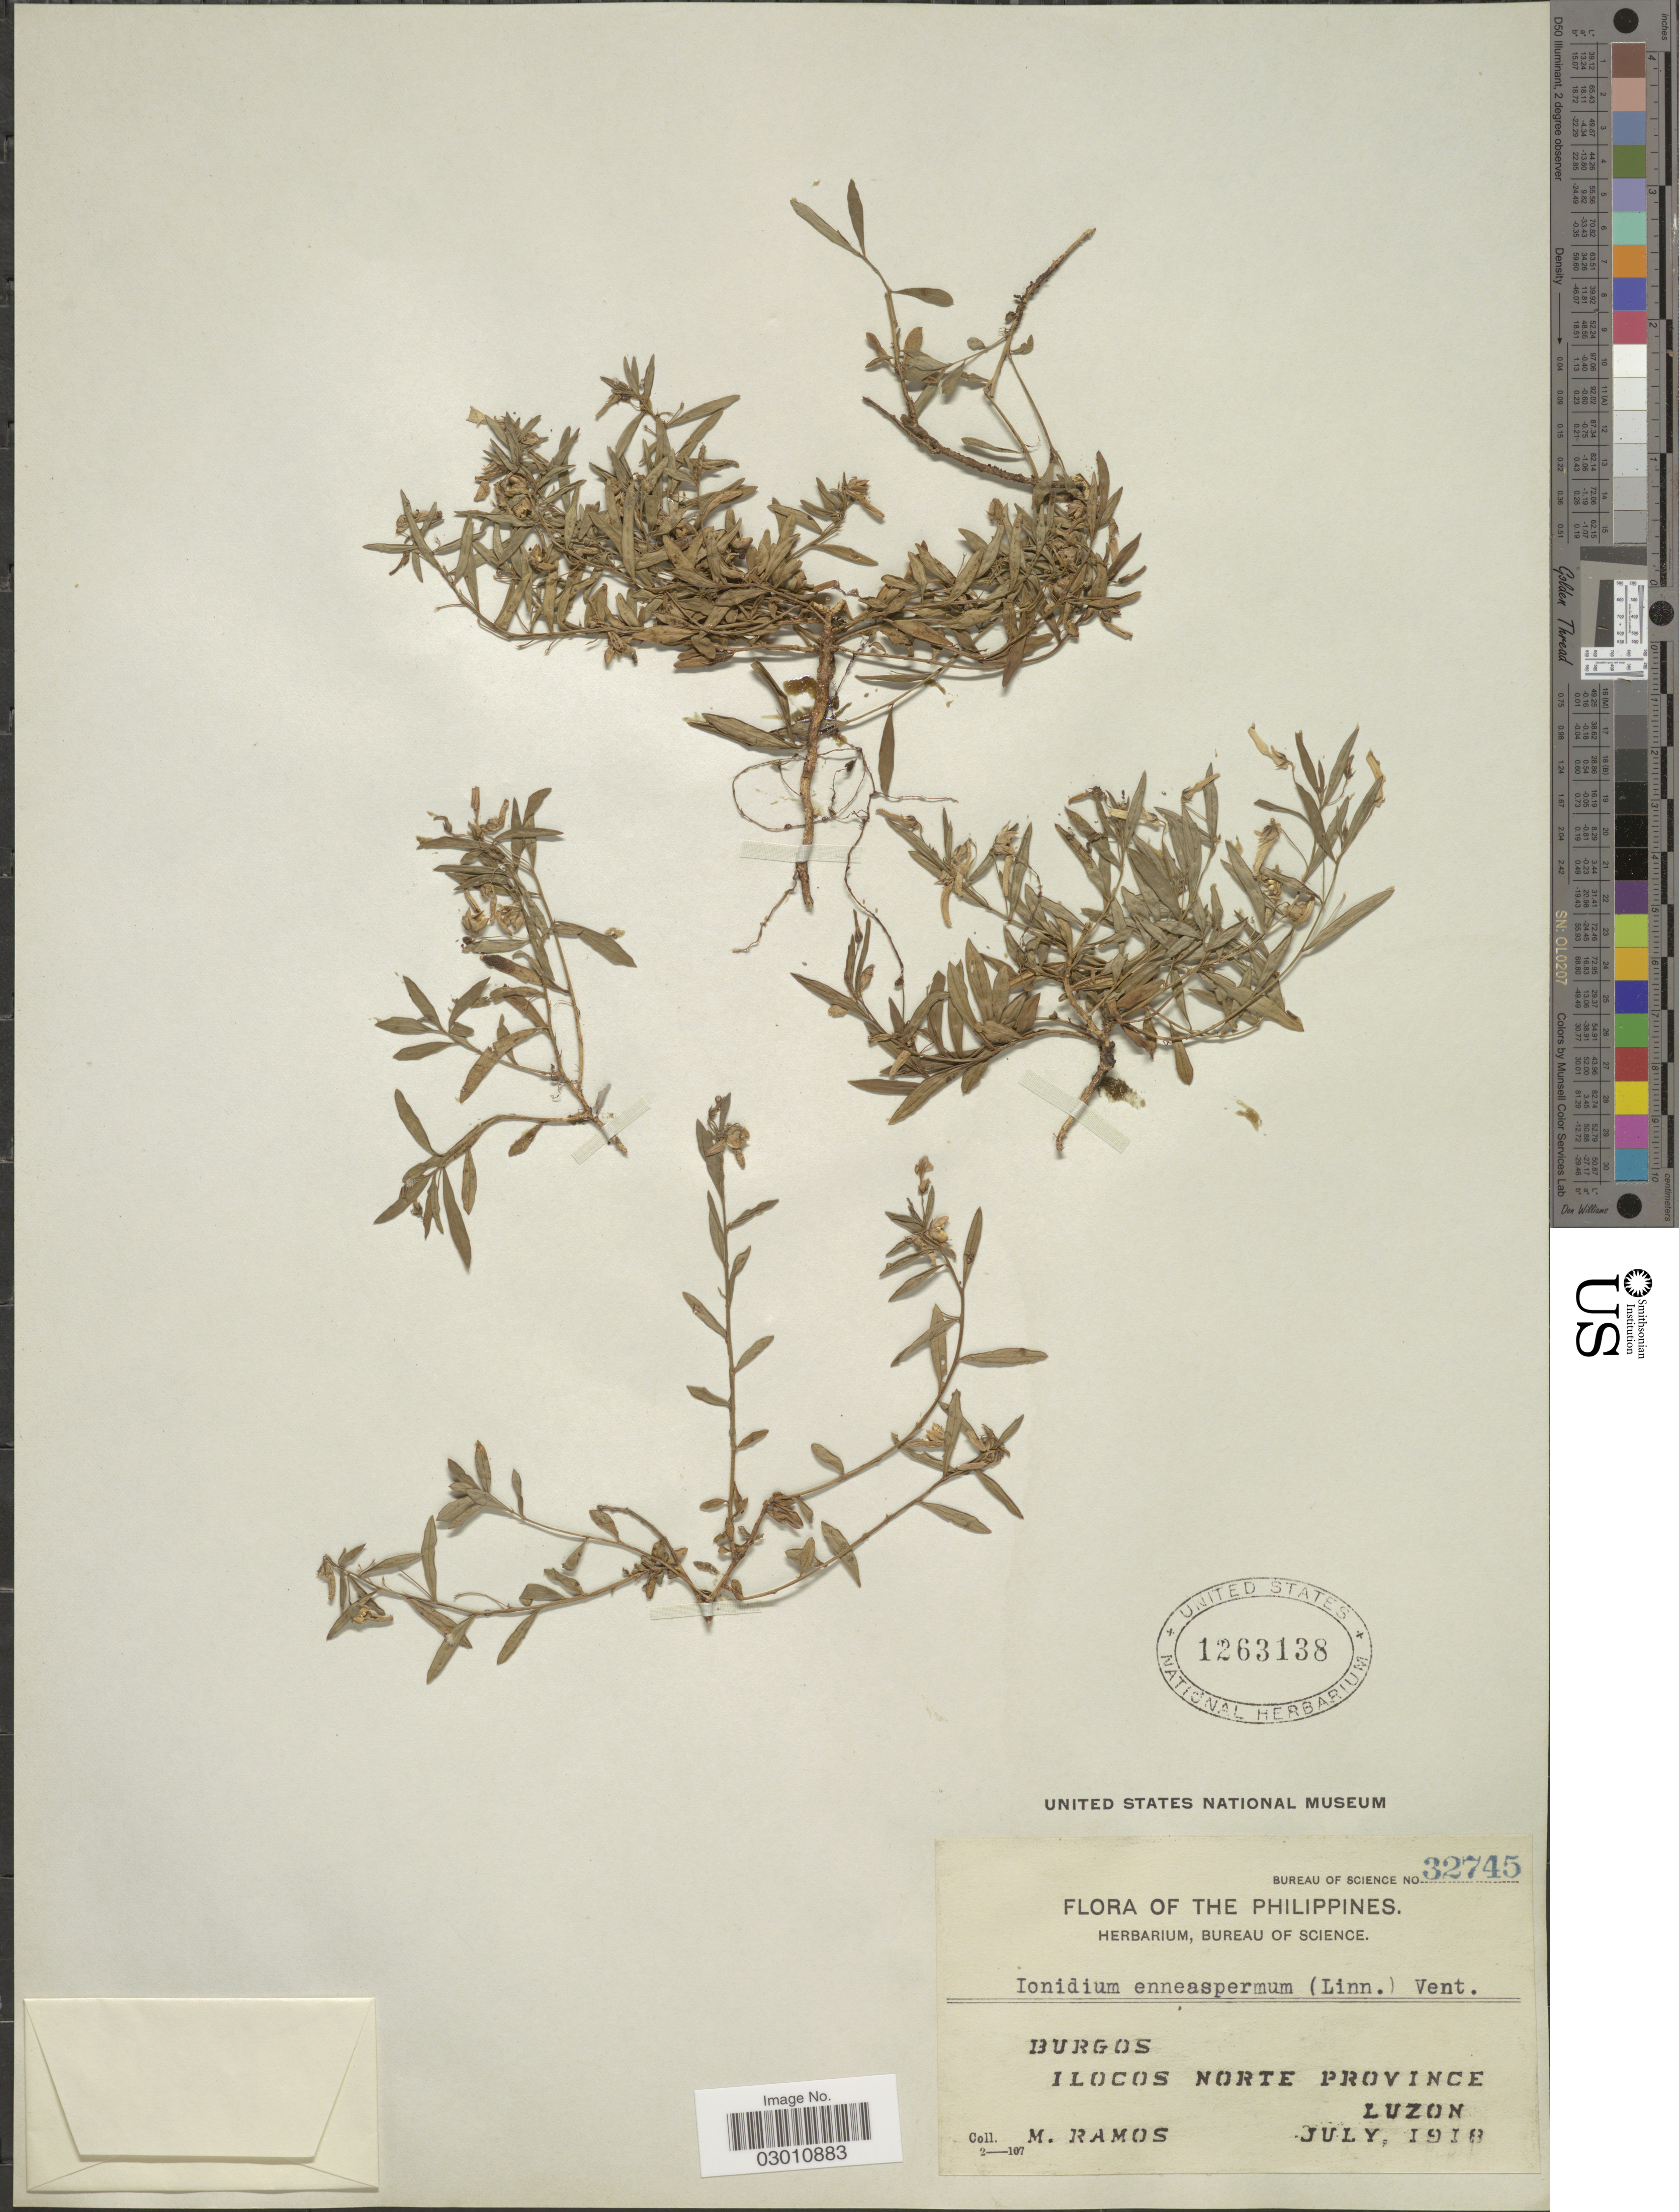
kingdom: Plantae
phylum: Tracheophyta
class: Magnoliopsida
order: Malpighiales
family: Violaceae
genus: Pigea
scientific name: Pigea enneasperma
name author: (L.) P.I. Forst.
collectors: M. Ramos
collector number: Bureau of Science 32745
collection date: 1918-07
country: Philippines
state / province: Ilocos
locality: Burgos. Ilocos Norte Province Luzon.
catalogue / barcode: US 1263138